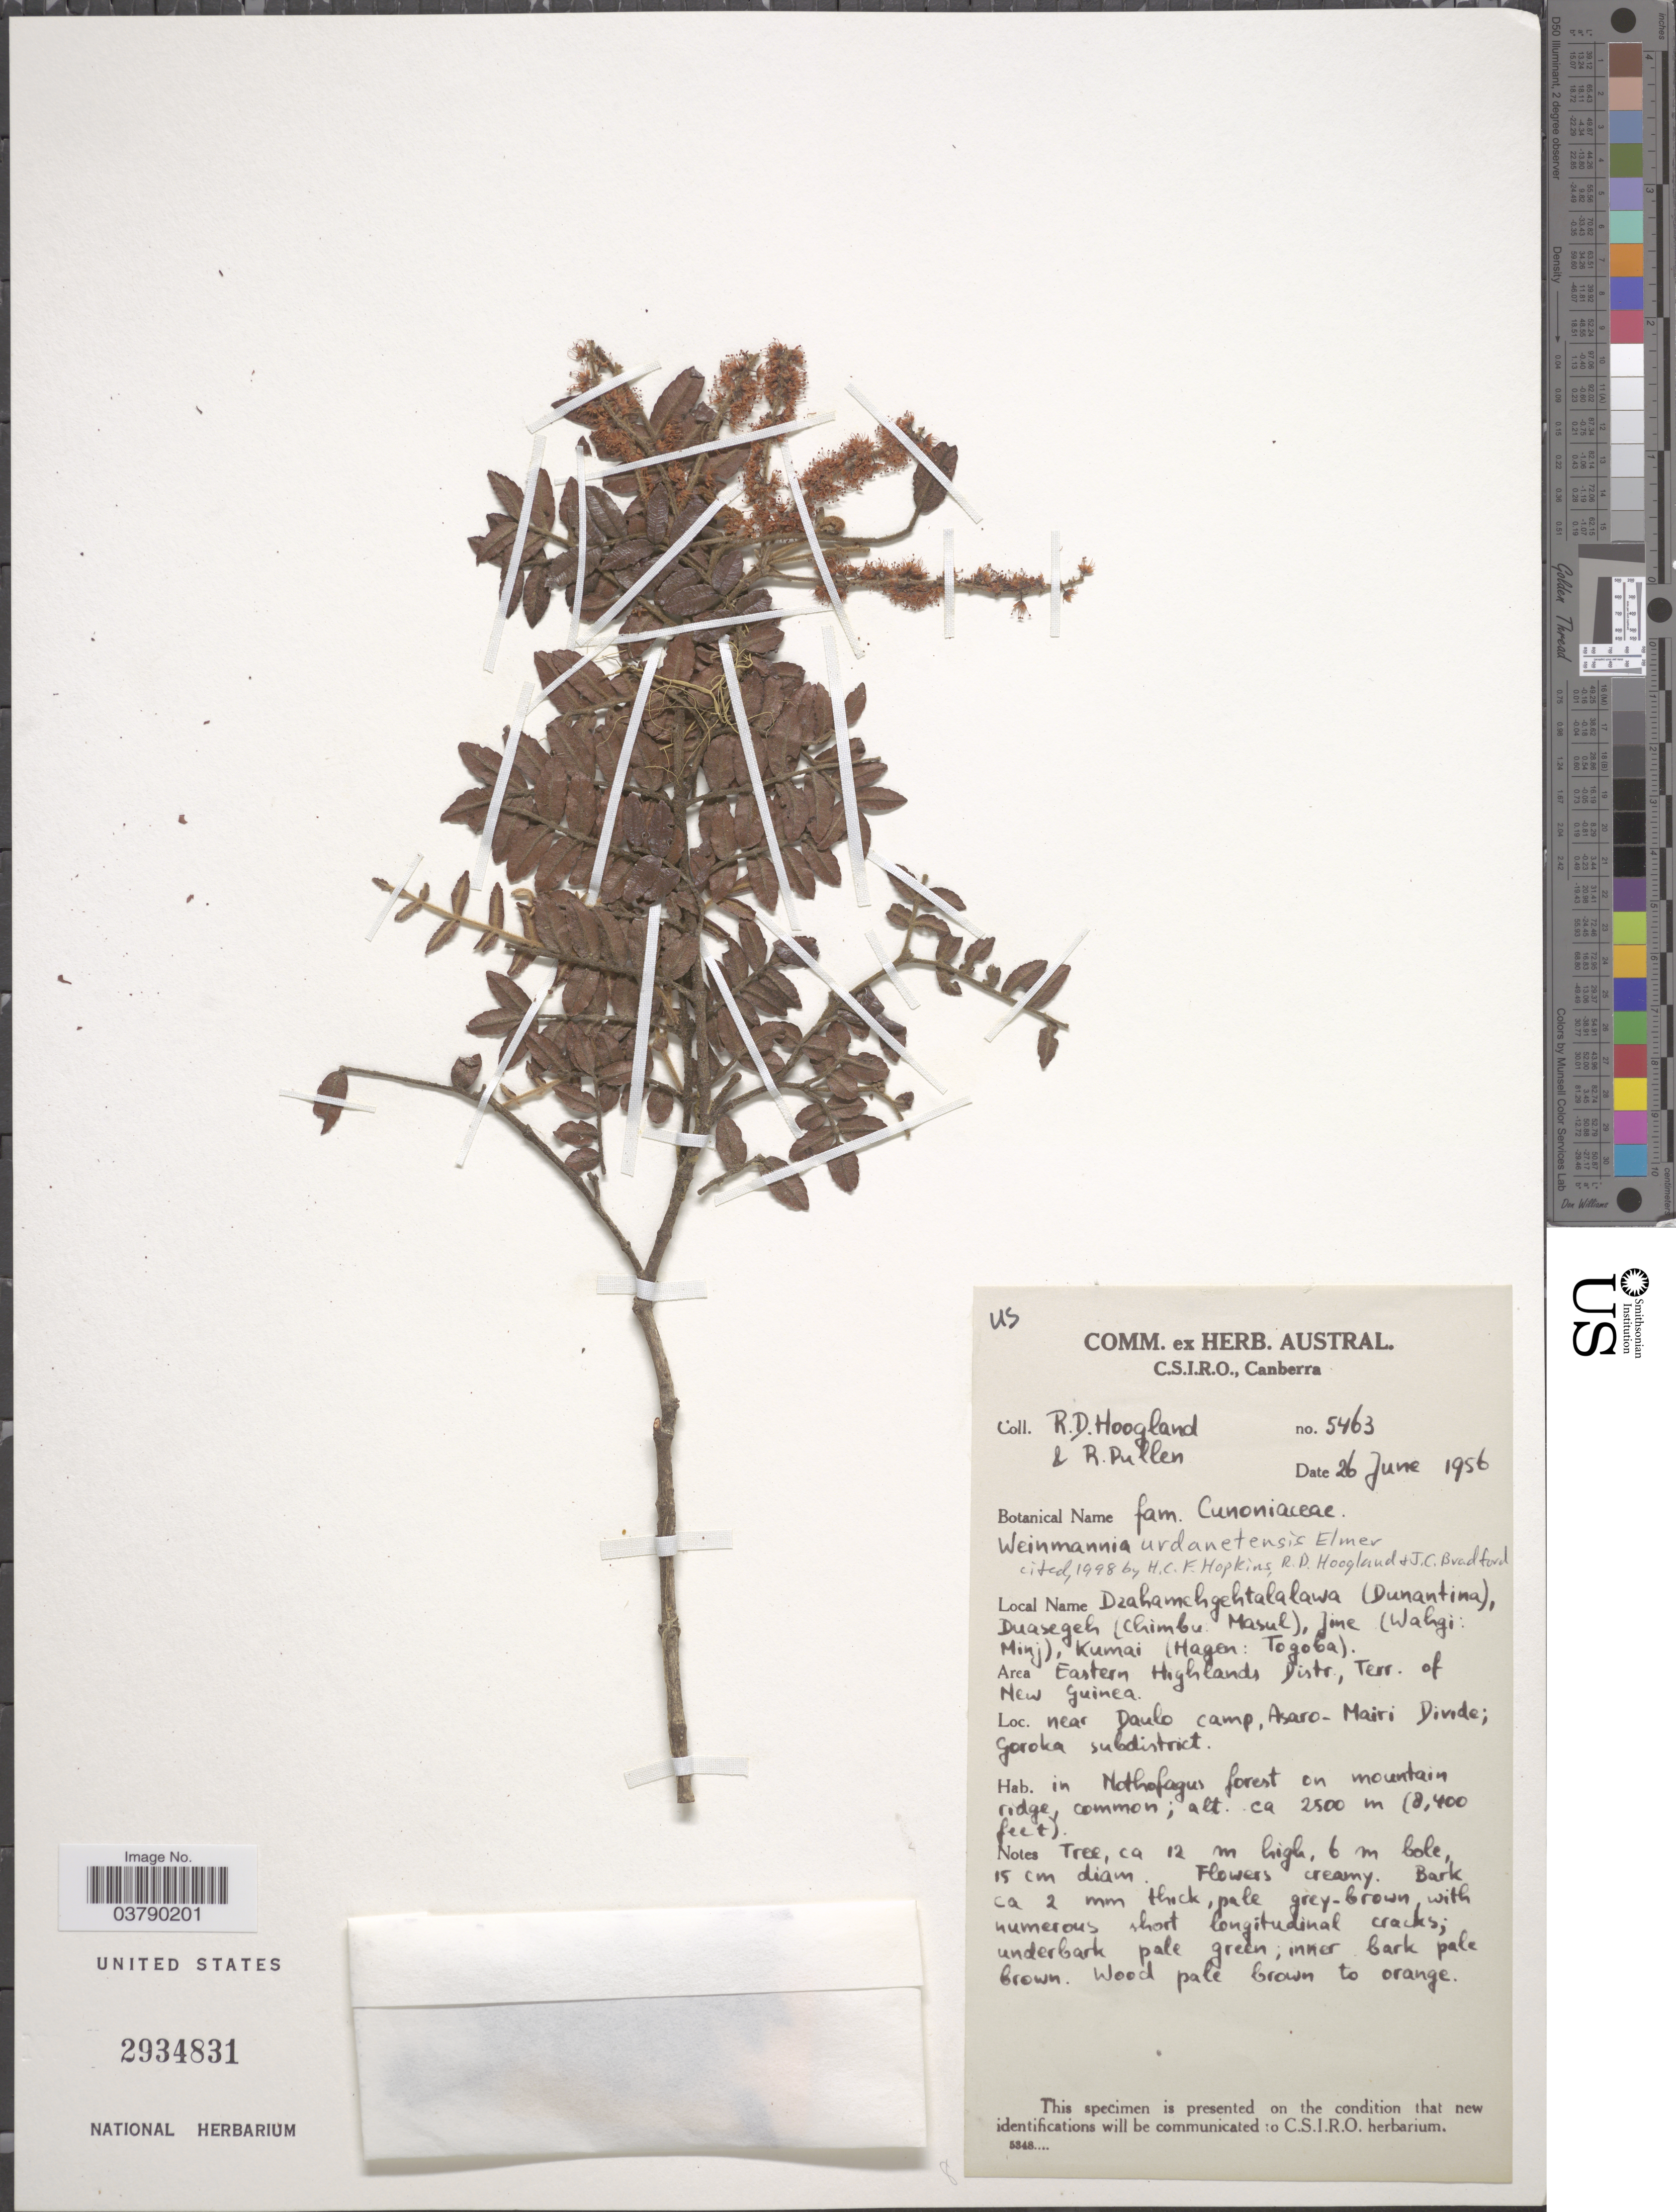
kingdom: Plantae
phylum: Tracheophyta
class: Magnoliopsida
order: Oxalidales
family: Cunoniaceae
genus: Pterophylla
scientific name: Pterophylla urdanetensis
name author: (Elmer) Pillon & H.C. Hopkins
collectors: R. D. Hoogland & R. Pullen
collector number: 5463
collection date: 1956-06-26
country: Papua New Guinea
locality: Area Eastern Highlands Distr., Terr. of New Guinea. Near Daulo camp, Asaro-Mairi Divide; Goroka subdistrict.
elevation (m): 2500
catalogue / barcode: US 2934831